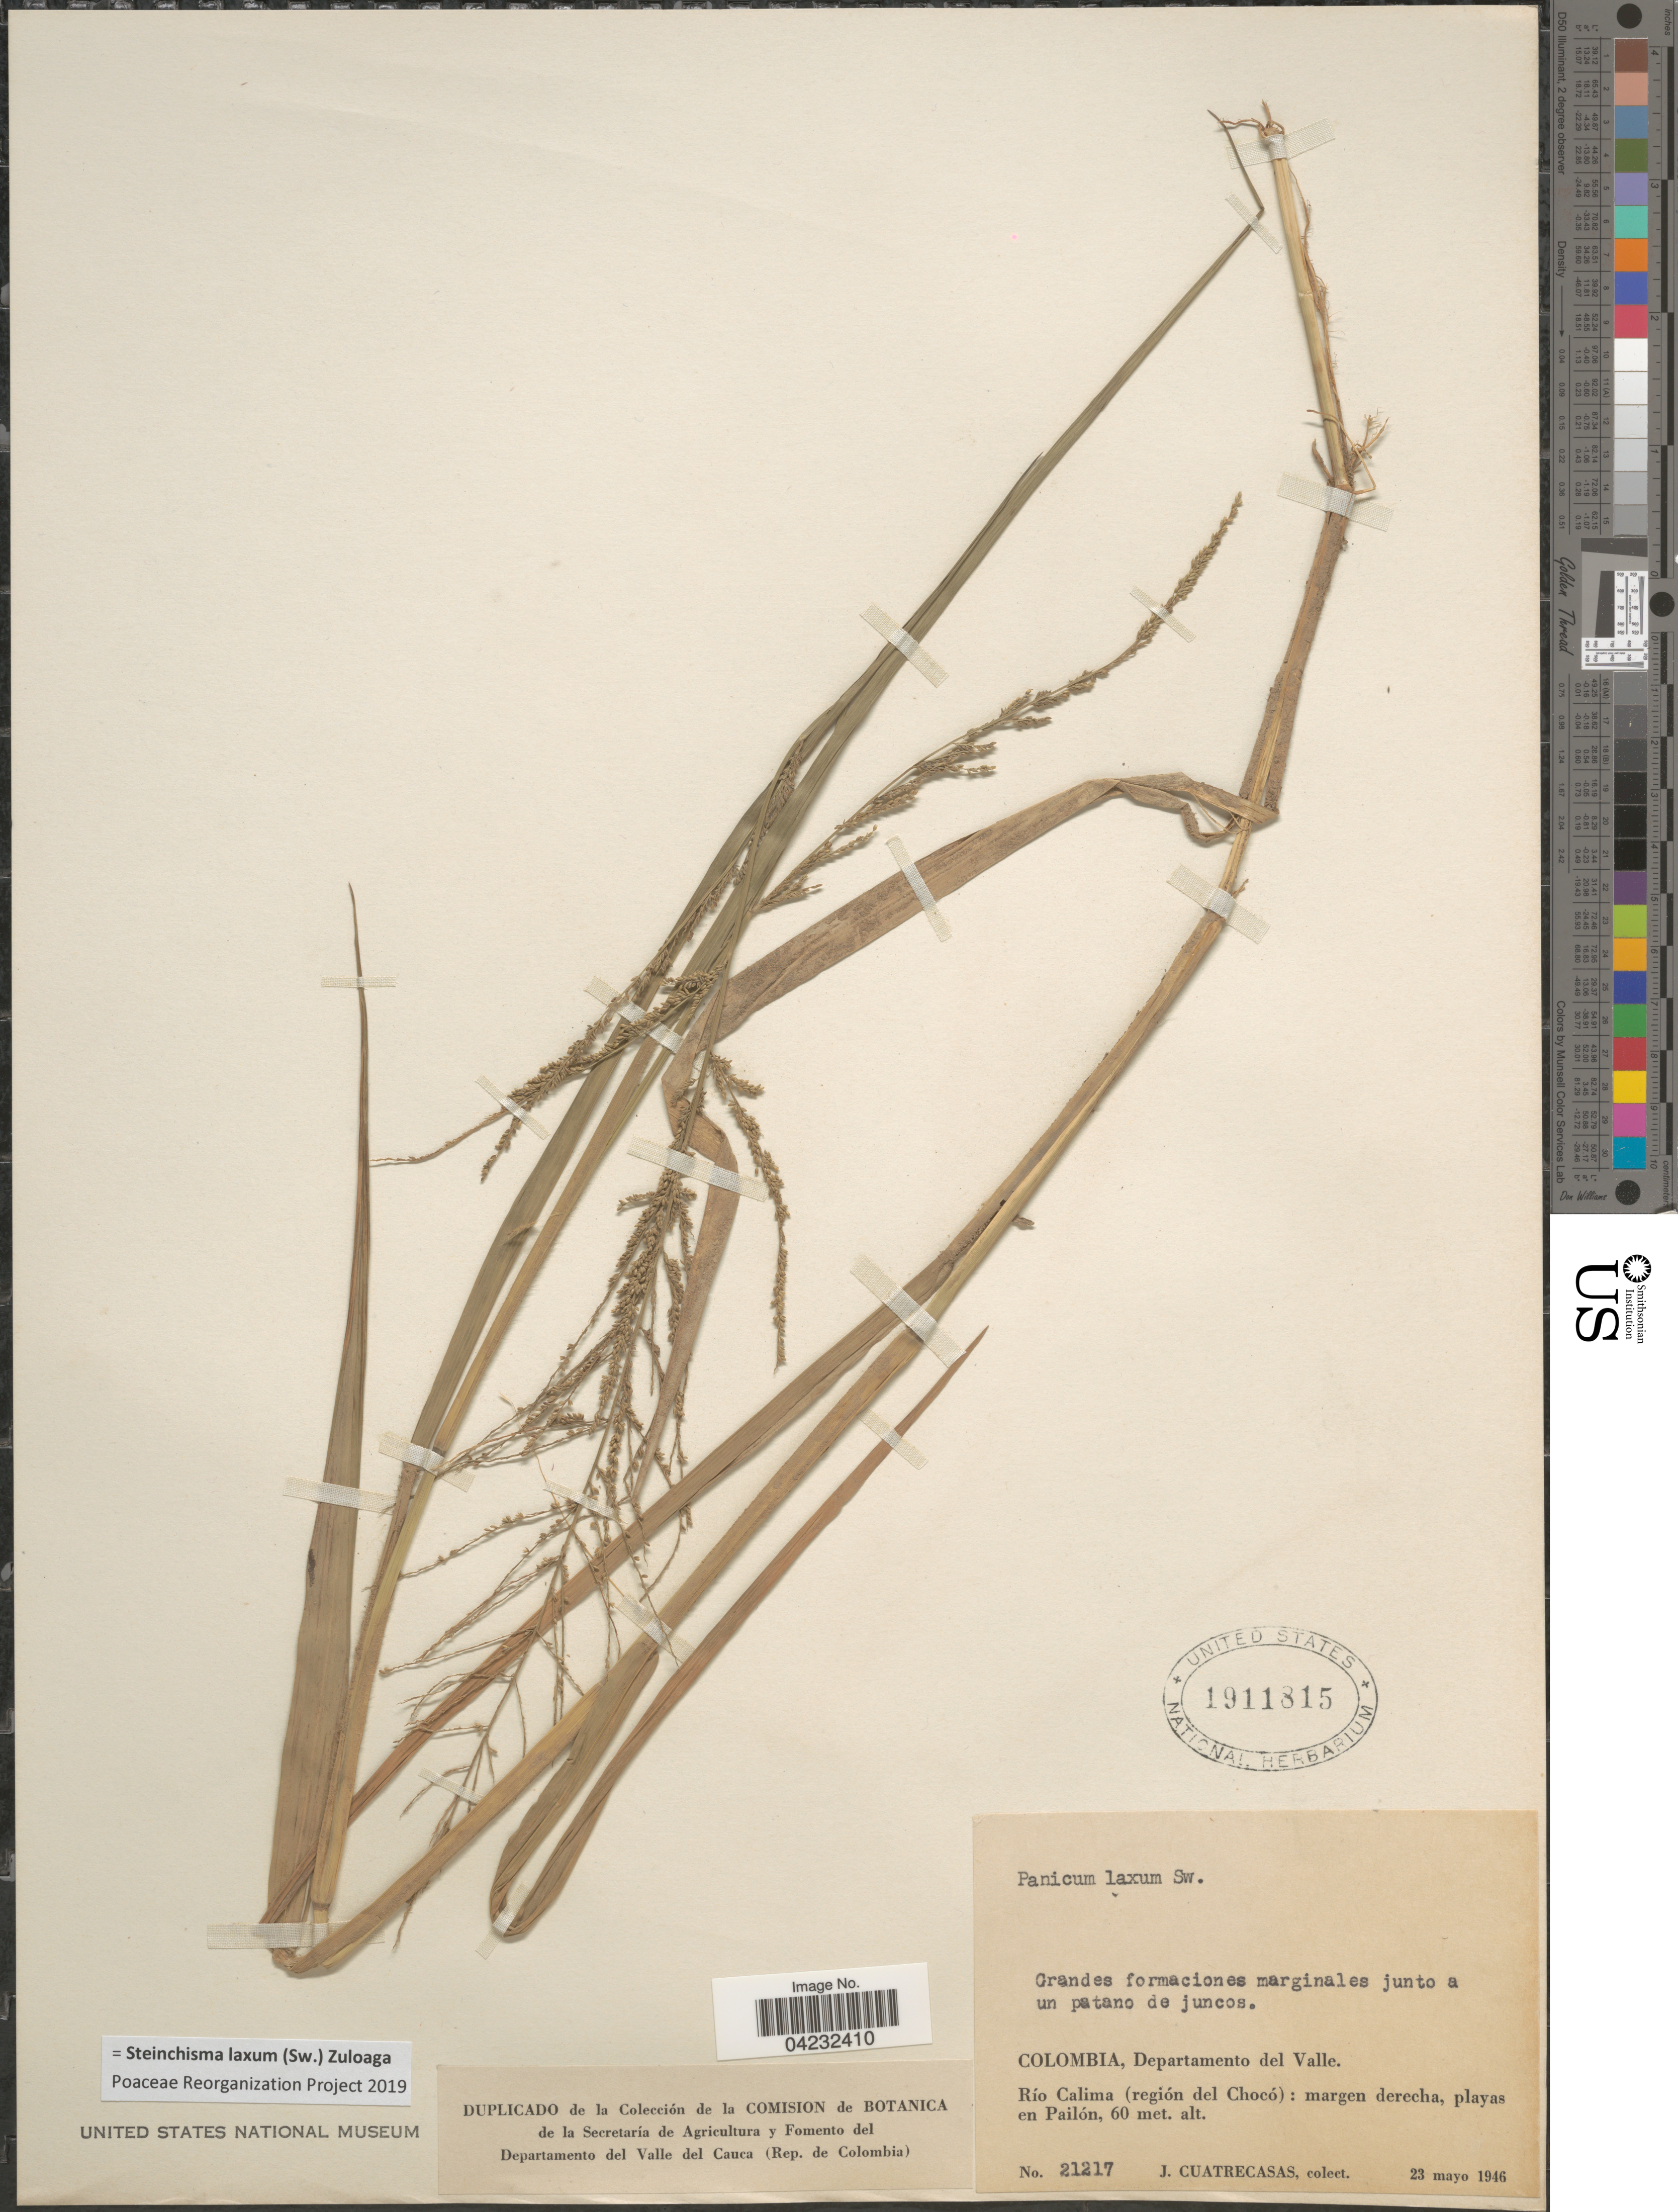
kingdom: Plantae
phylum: Tracheophyta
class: Liliopsida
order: Poales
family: Poaceae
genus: Steinchisma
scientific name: Steinchisma laxum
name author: (Sw.) Zuloaga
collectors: J. Cuatrecasas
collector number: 21217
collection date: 1946-05-23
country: Colombia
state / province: Valle del Cauca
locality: Grandes formaciones marginales junto a un patano de juncos. Departamento del Valle. Río Calima (región del Chocó): margen derecha, playas en Pailón.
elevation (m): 60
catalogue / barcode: US 1911815